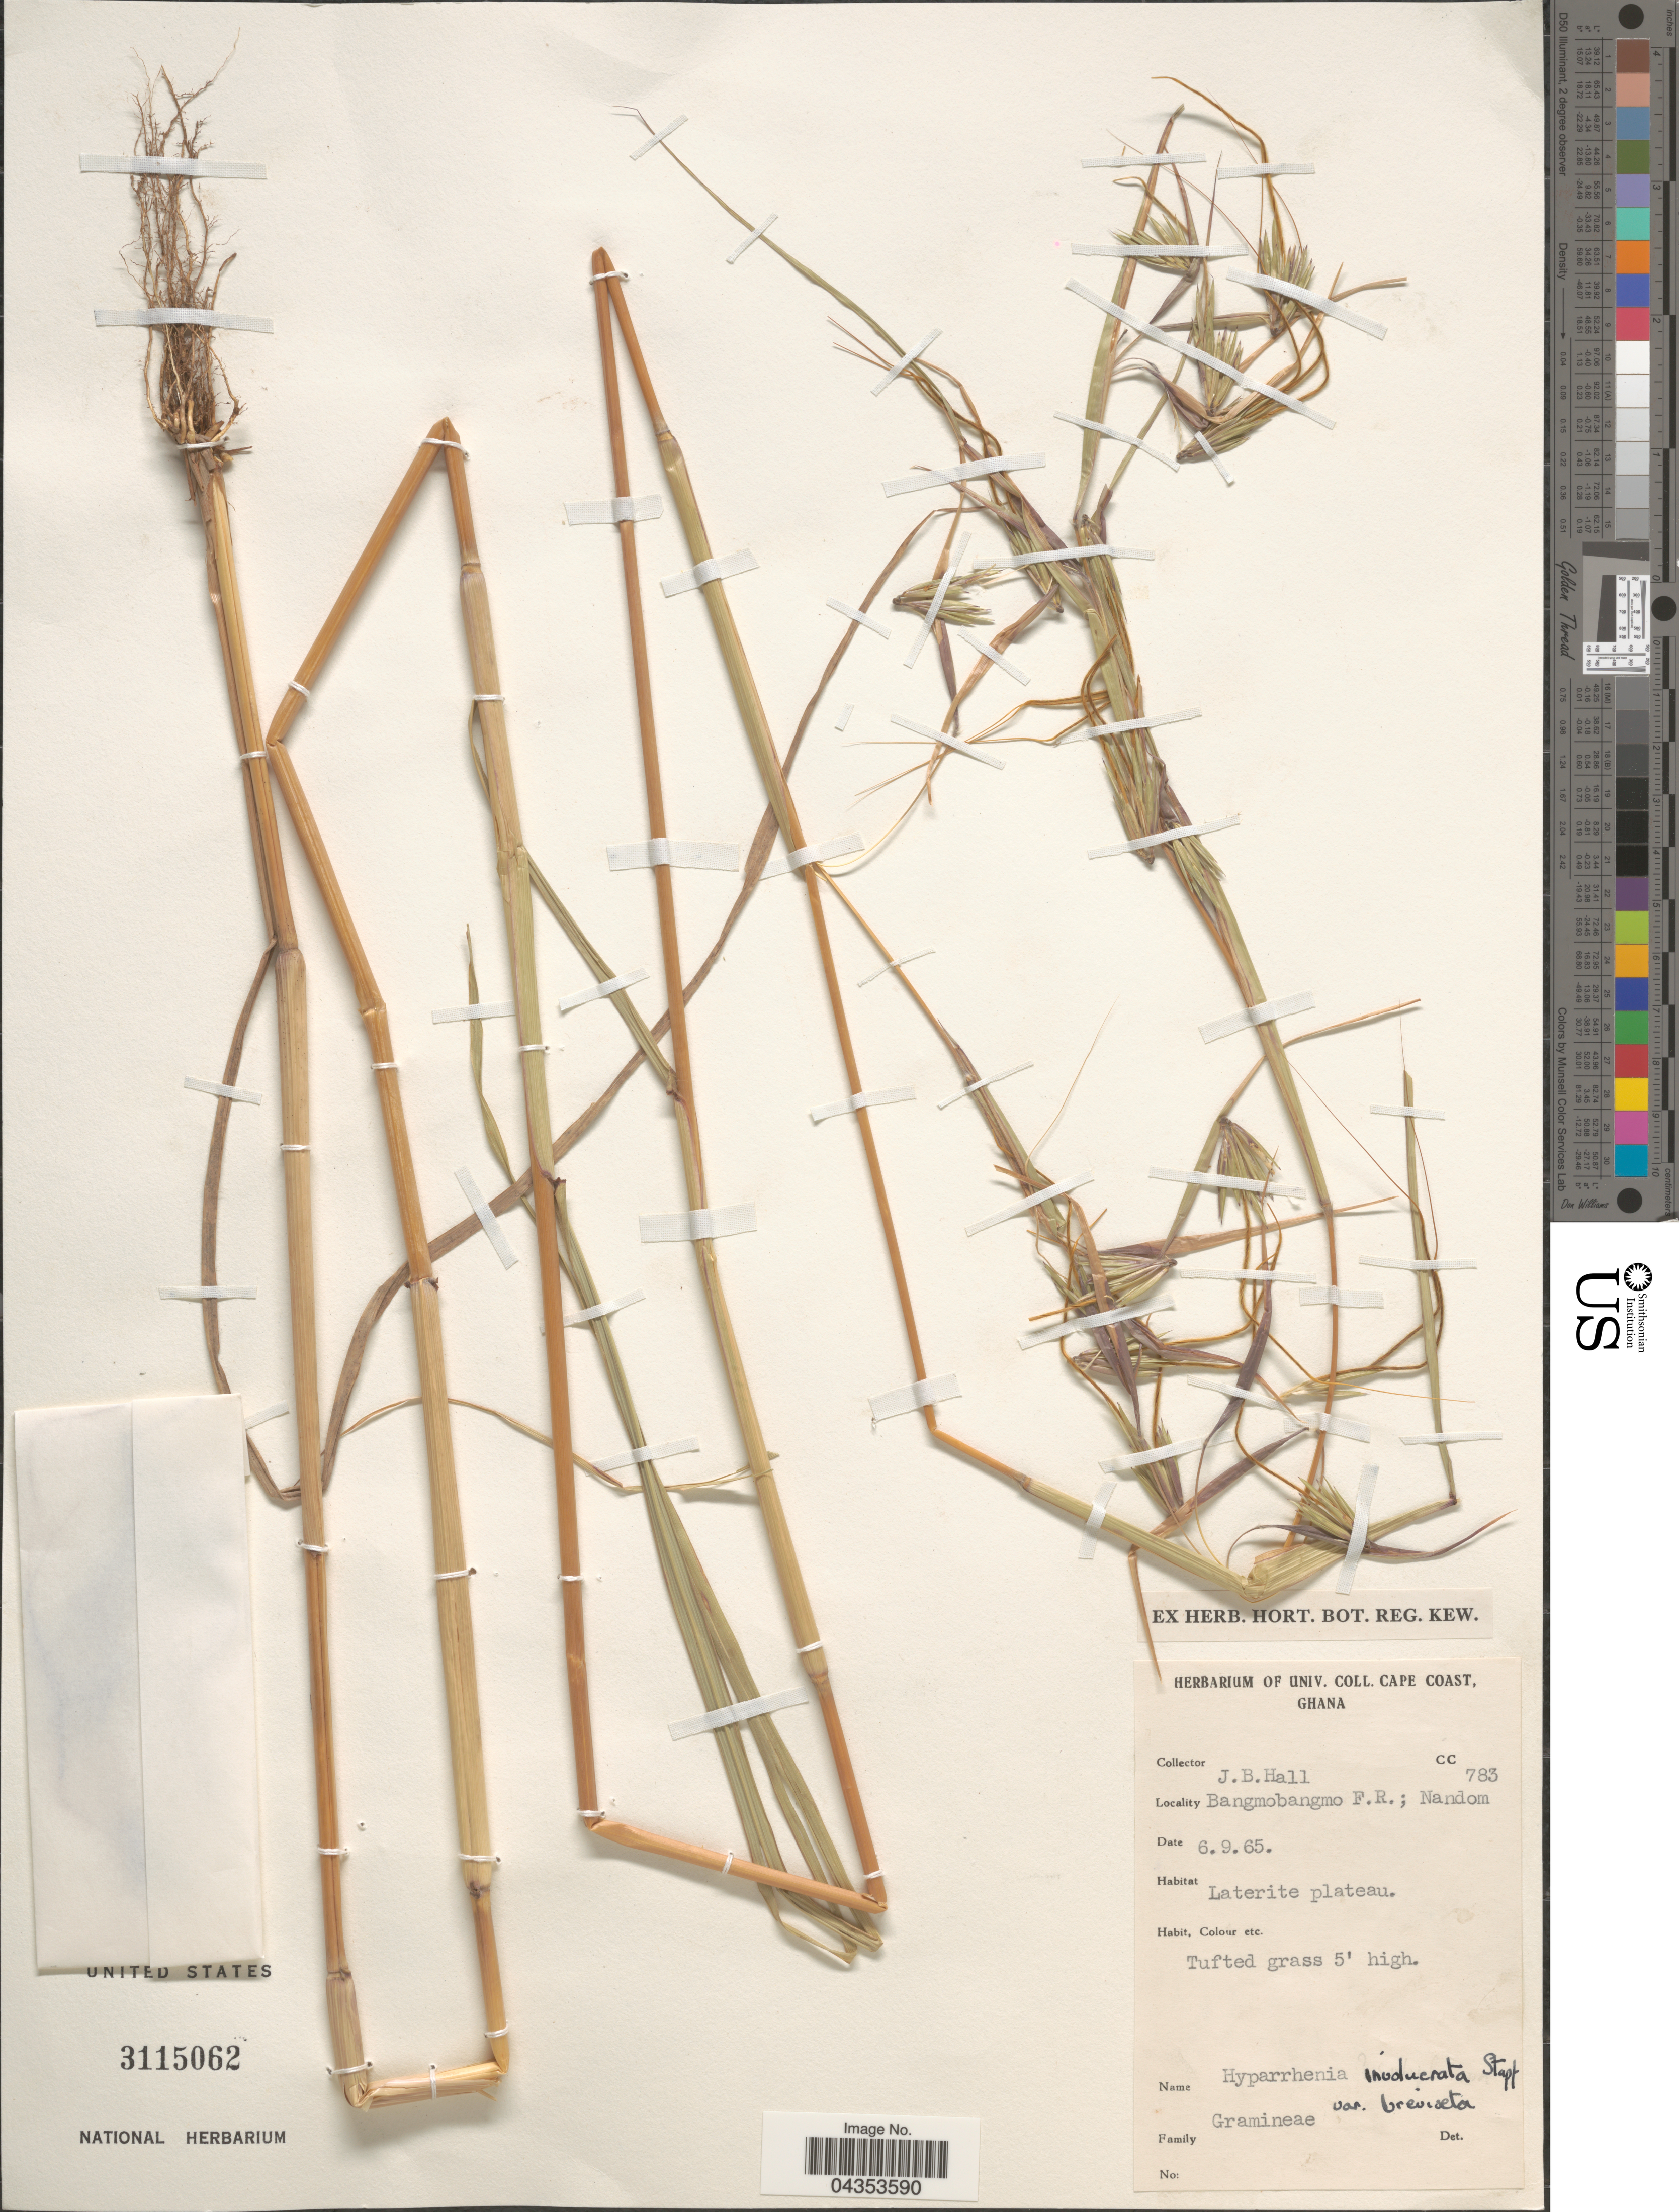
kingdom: Plantae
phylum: Tracheophyta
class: Liliopsida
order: Poales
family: Poaceae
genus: Hyparrhenia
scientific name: Hyparrhenia involucrata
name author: Stapf in Prain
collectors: J. Hall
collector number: CC783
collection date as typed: Transcribed d/m/y: 6/9/65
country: Ghana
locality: Bangmobangmo F.R.; Nandom.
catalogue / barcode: US 3115062